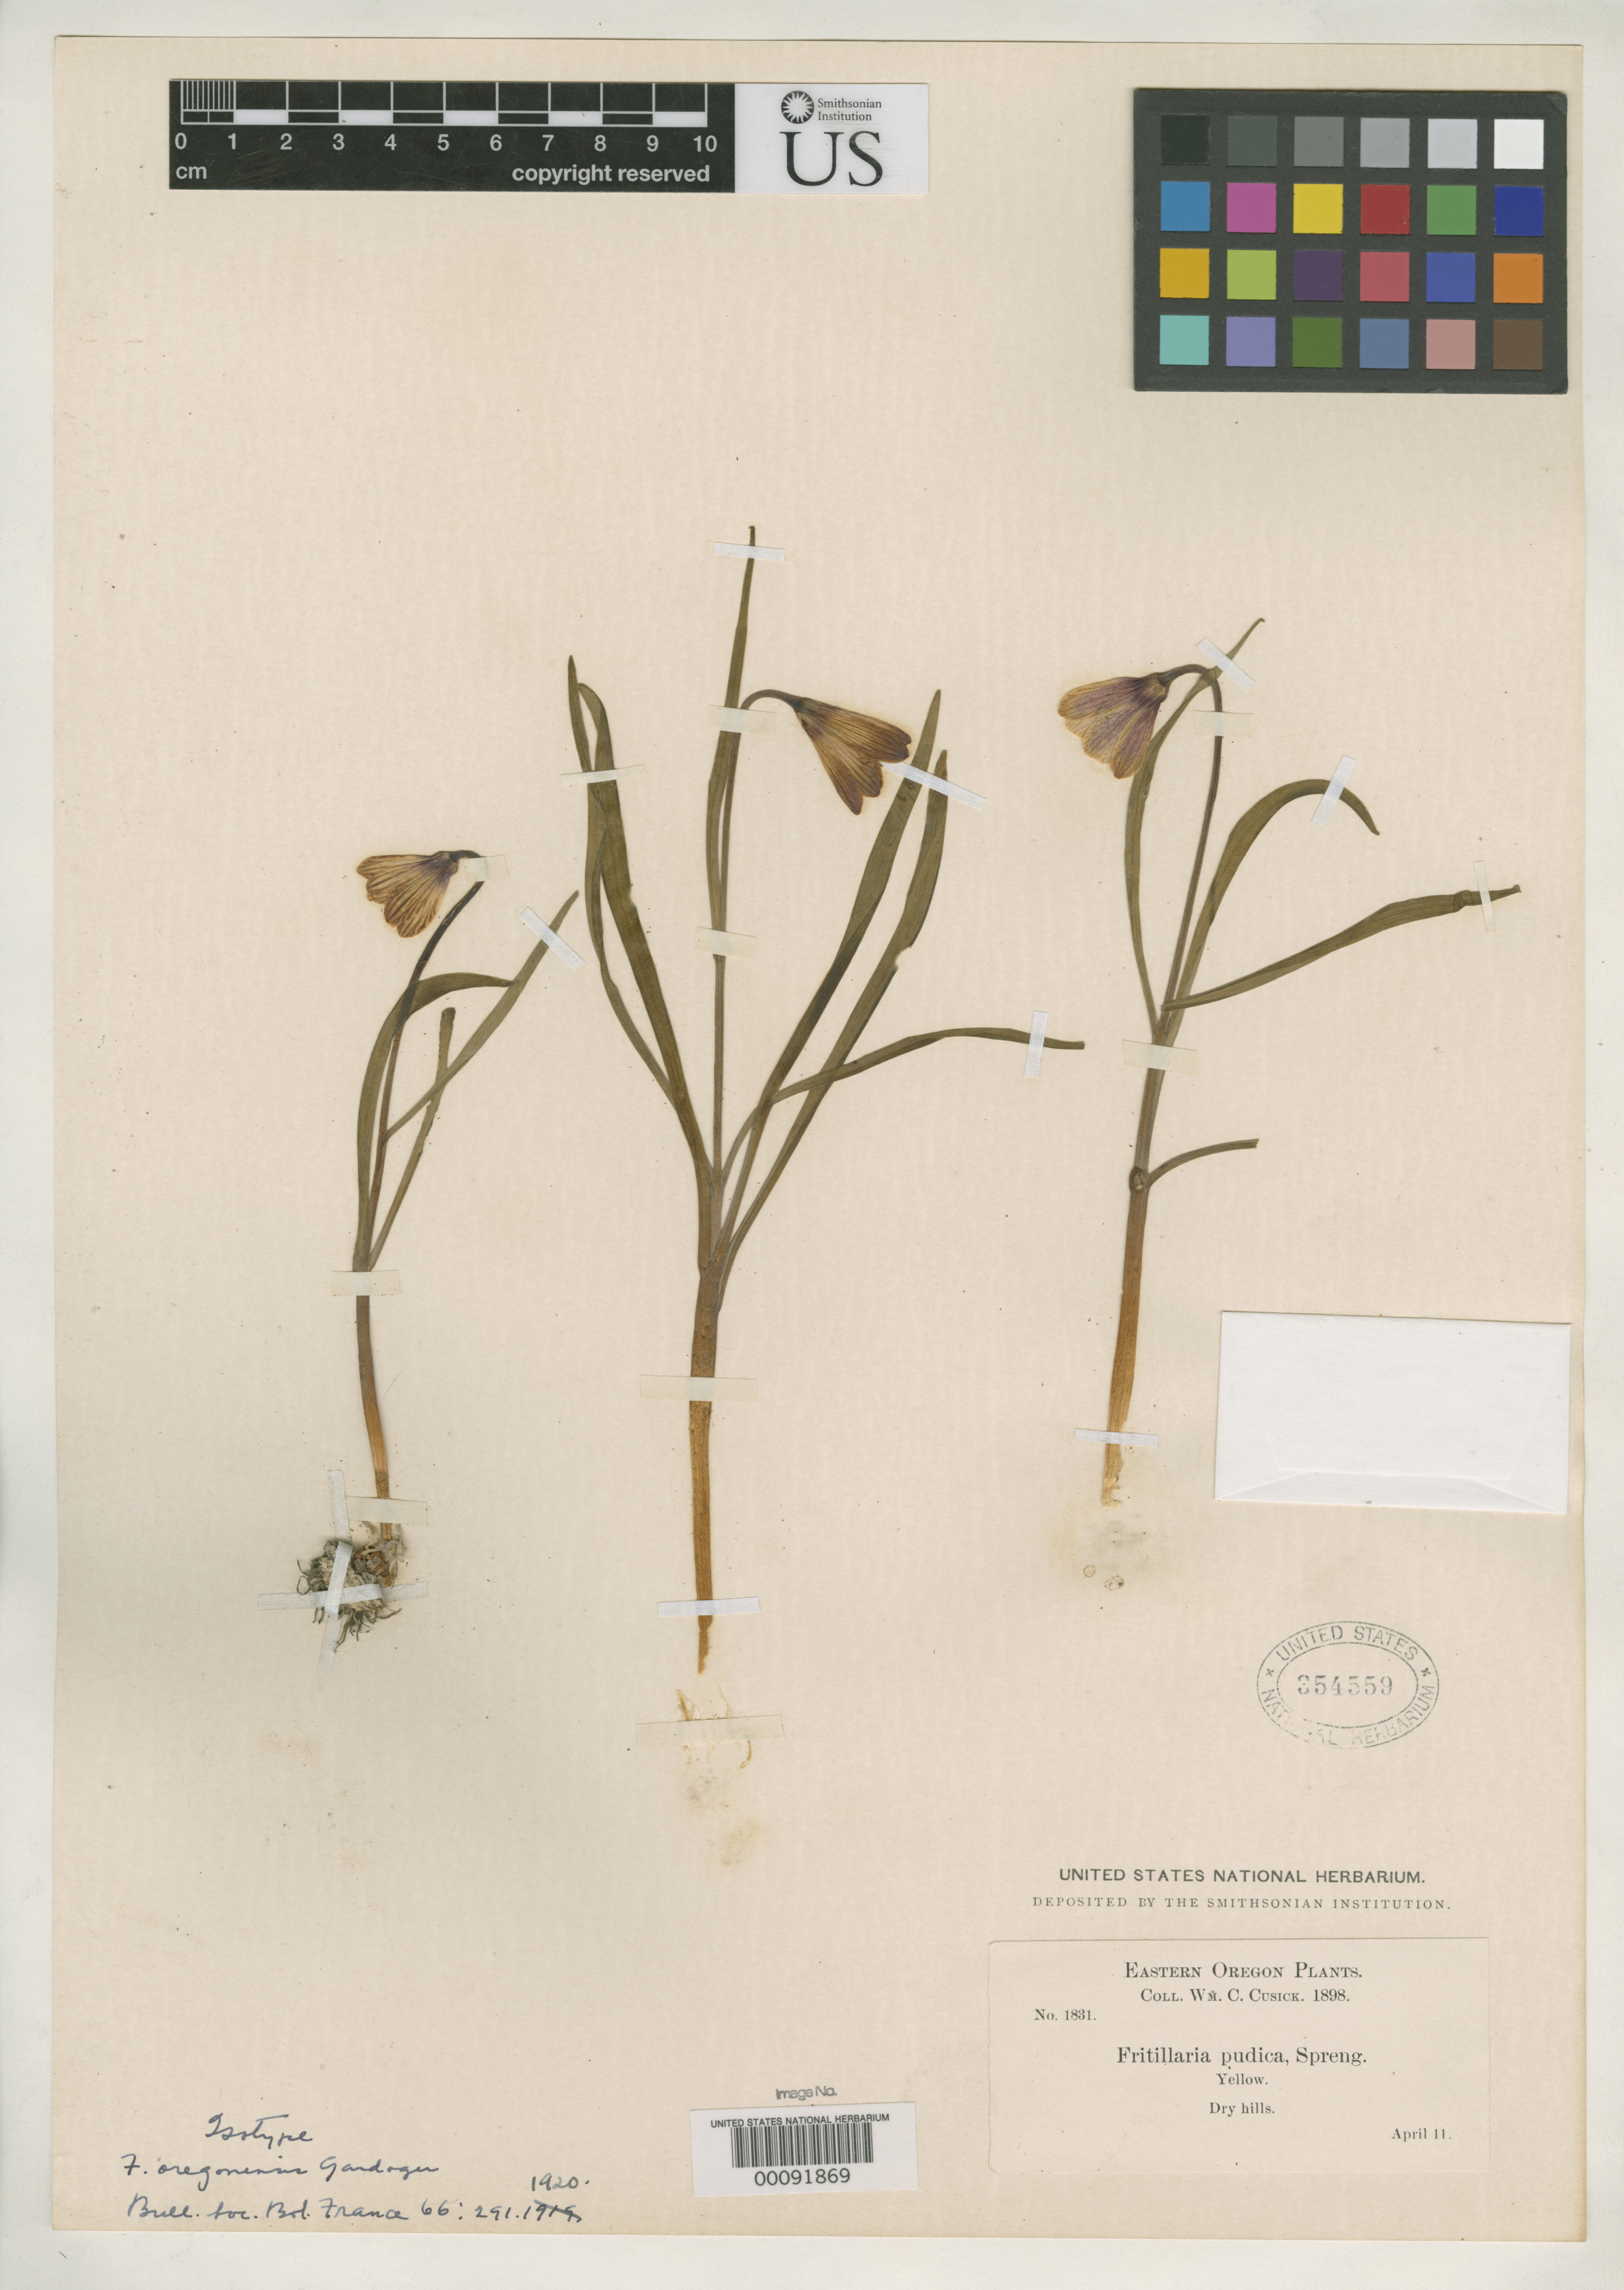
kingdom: Plantae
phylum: Tracheophyta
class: Liliopsida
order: Liliales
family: Liliaceae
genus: Fritillaria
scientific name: Fritillaria oregonensis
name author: Gand.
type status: Isotype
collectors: W. C. Cusick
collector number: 1831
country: United States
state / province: Oregon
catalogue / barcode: US 354559